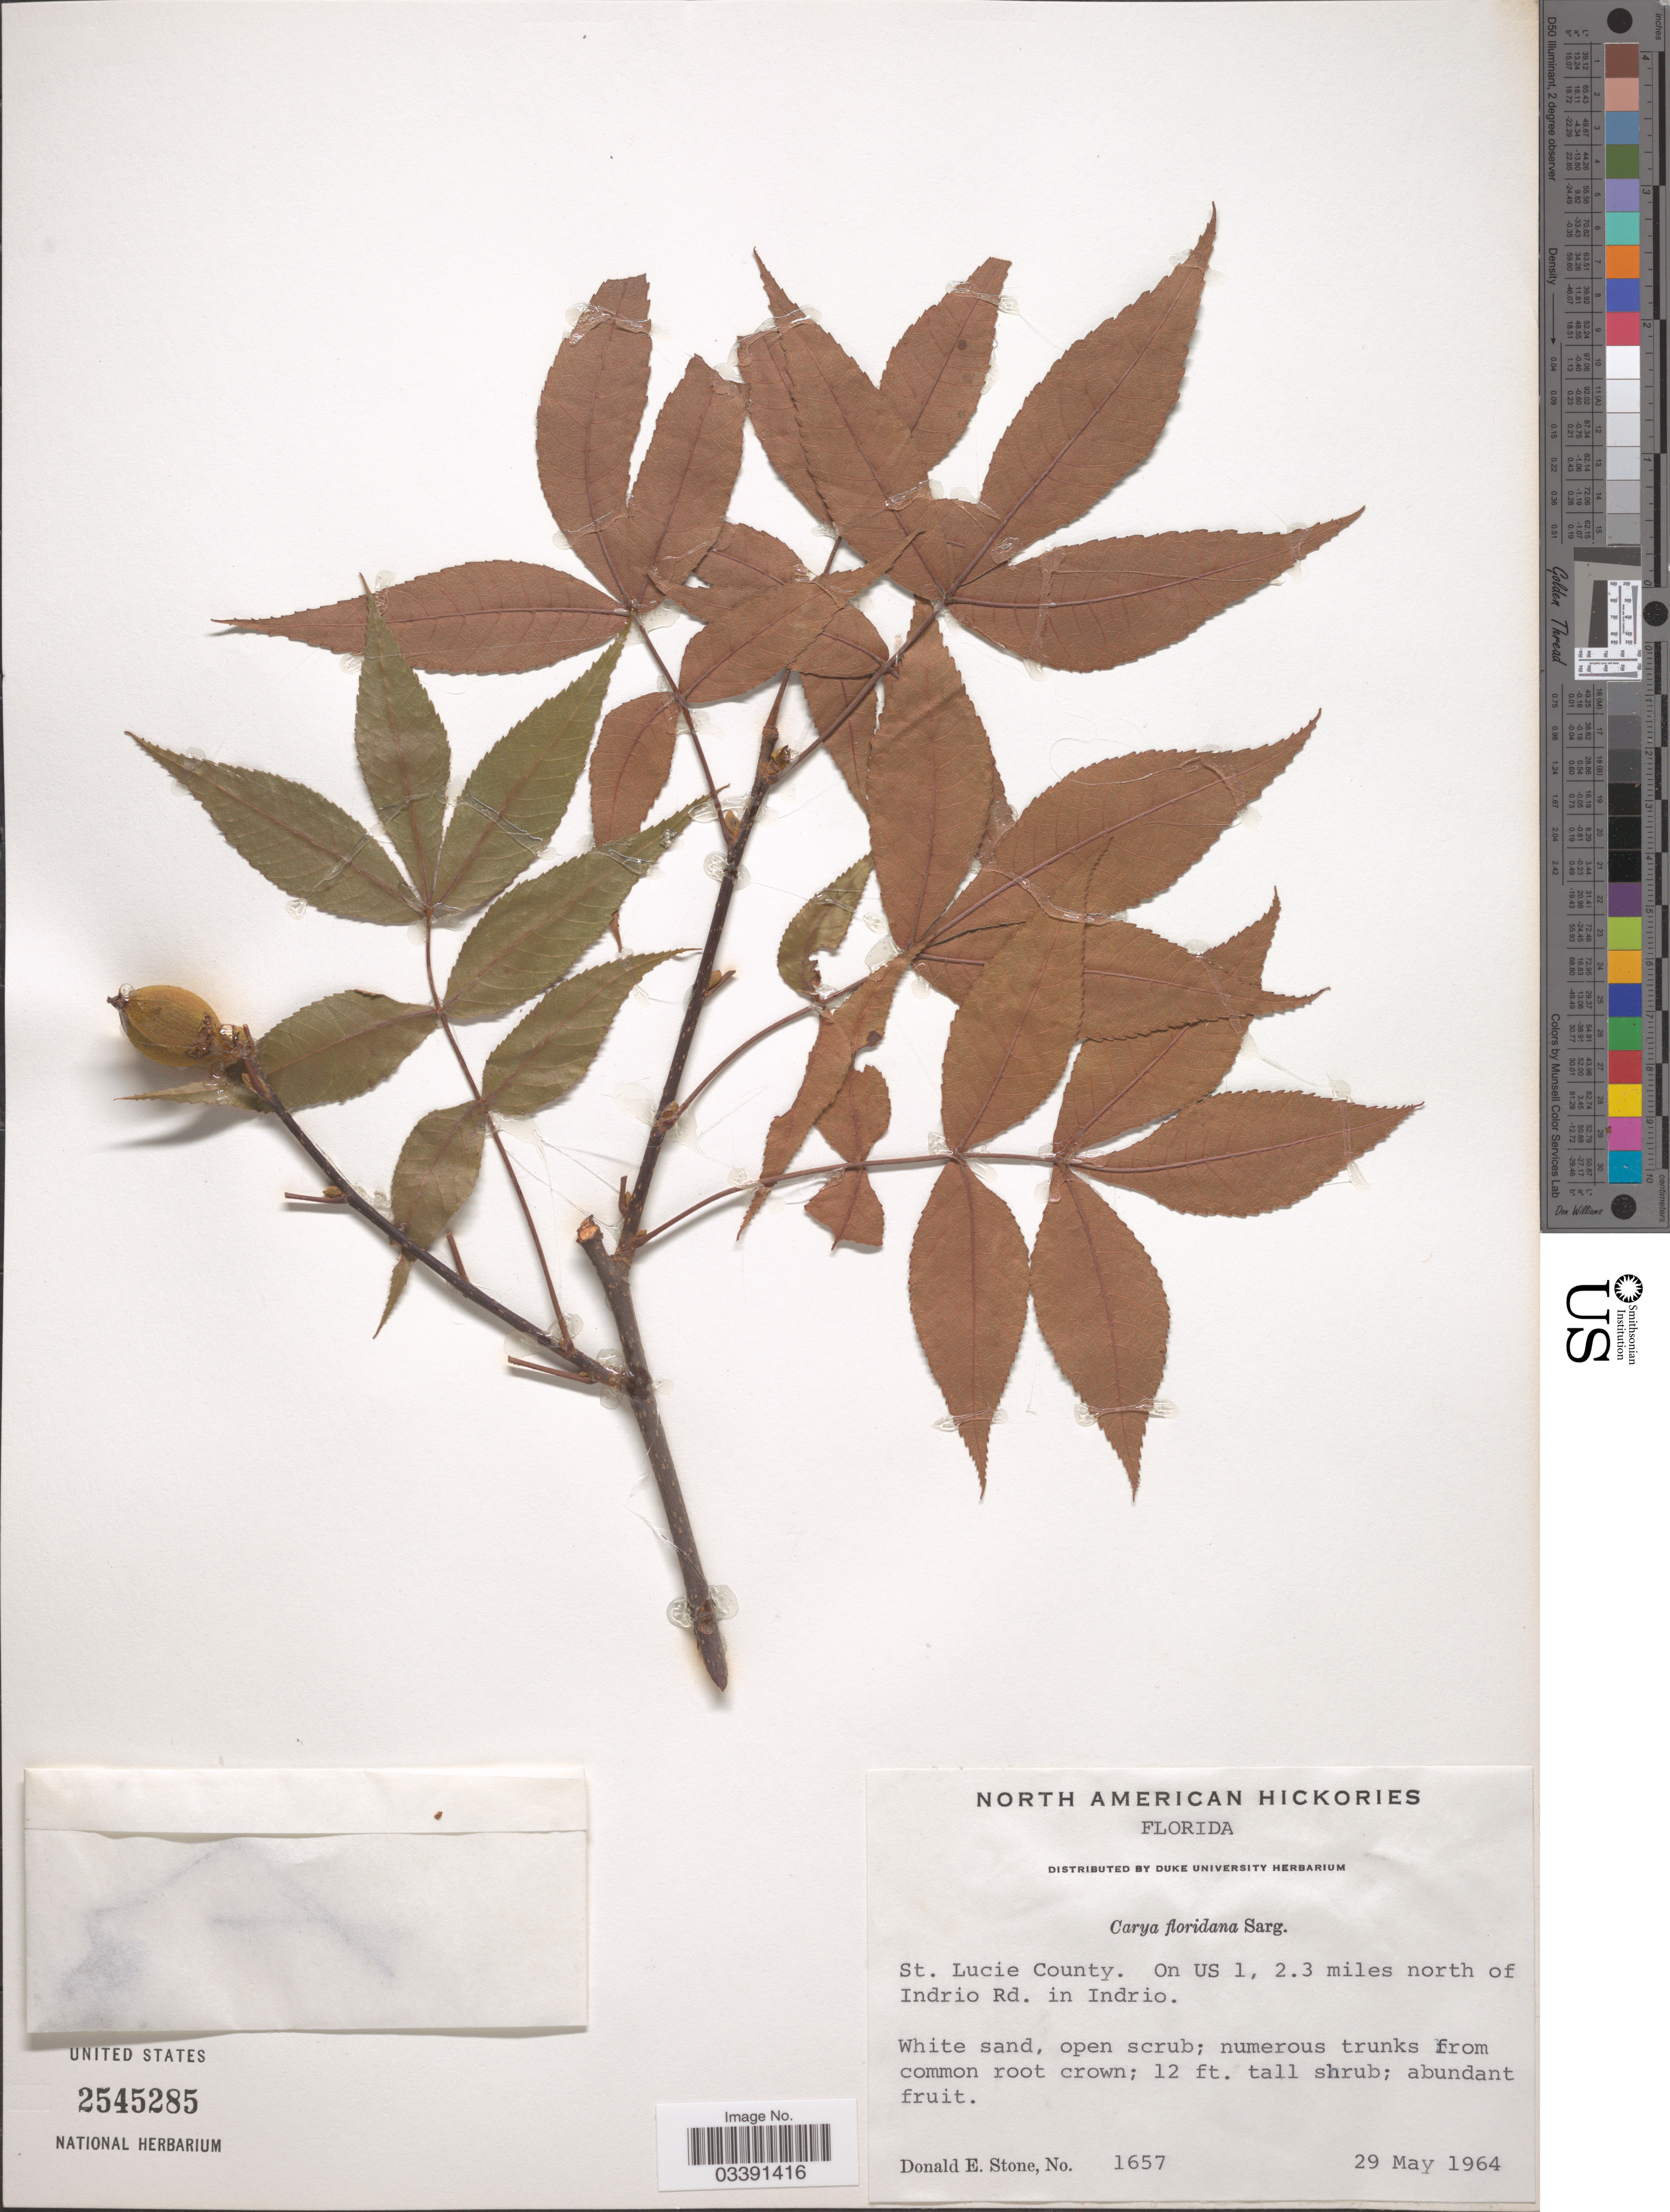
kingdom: Plantae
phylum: Tracheophyta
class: Magnoliopsida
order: Fagales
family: Juglandaceae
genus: Carya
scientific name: Carya floridana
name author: Sarg.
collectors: D. Stone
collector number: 1657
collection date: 1964-05-29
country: United States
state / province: Florida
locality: St. Lucie County. On US 1, 2.3. miles north of Indrio Rd. in Indrio.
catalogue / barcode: US 2545285